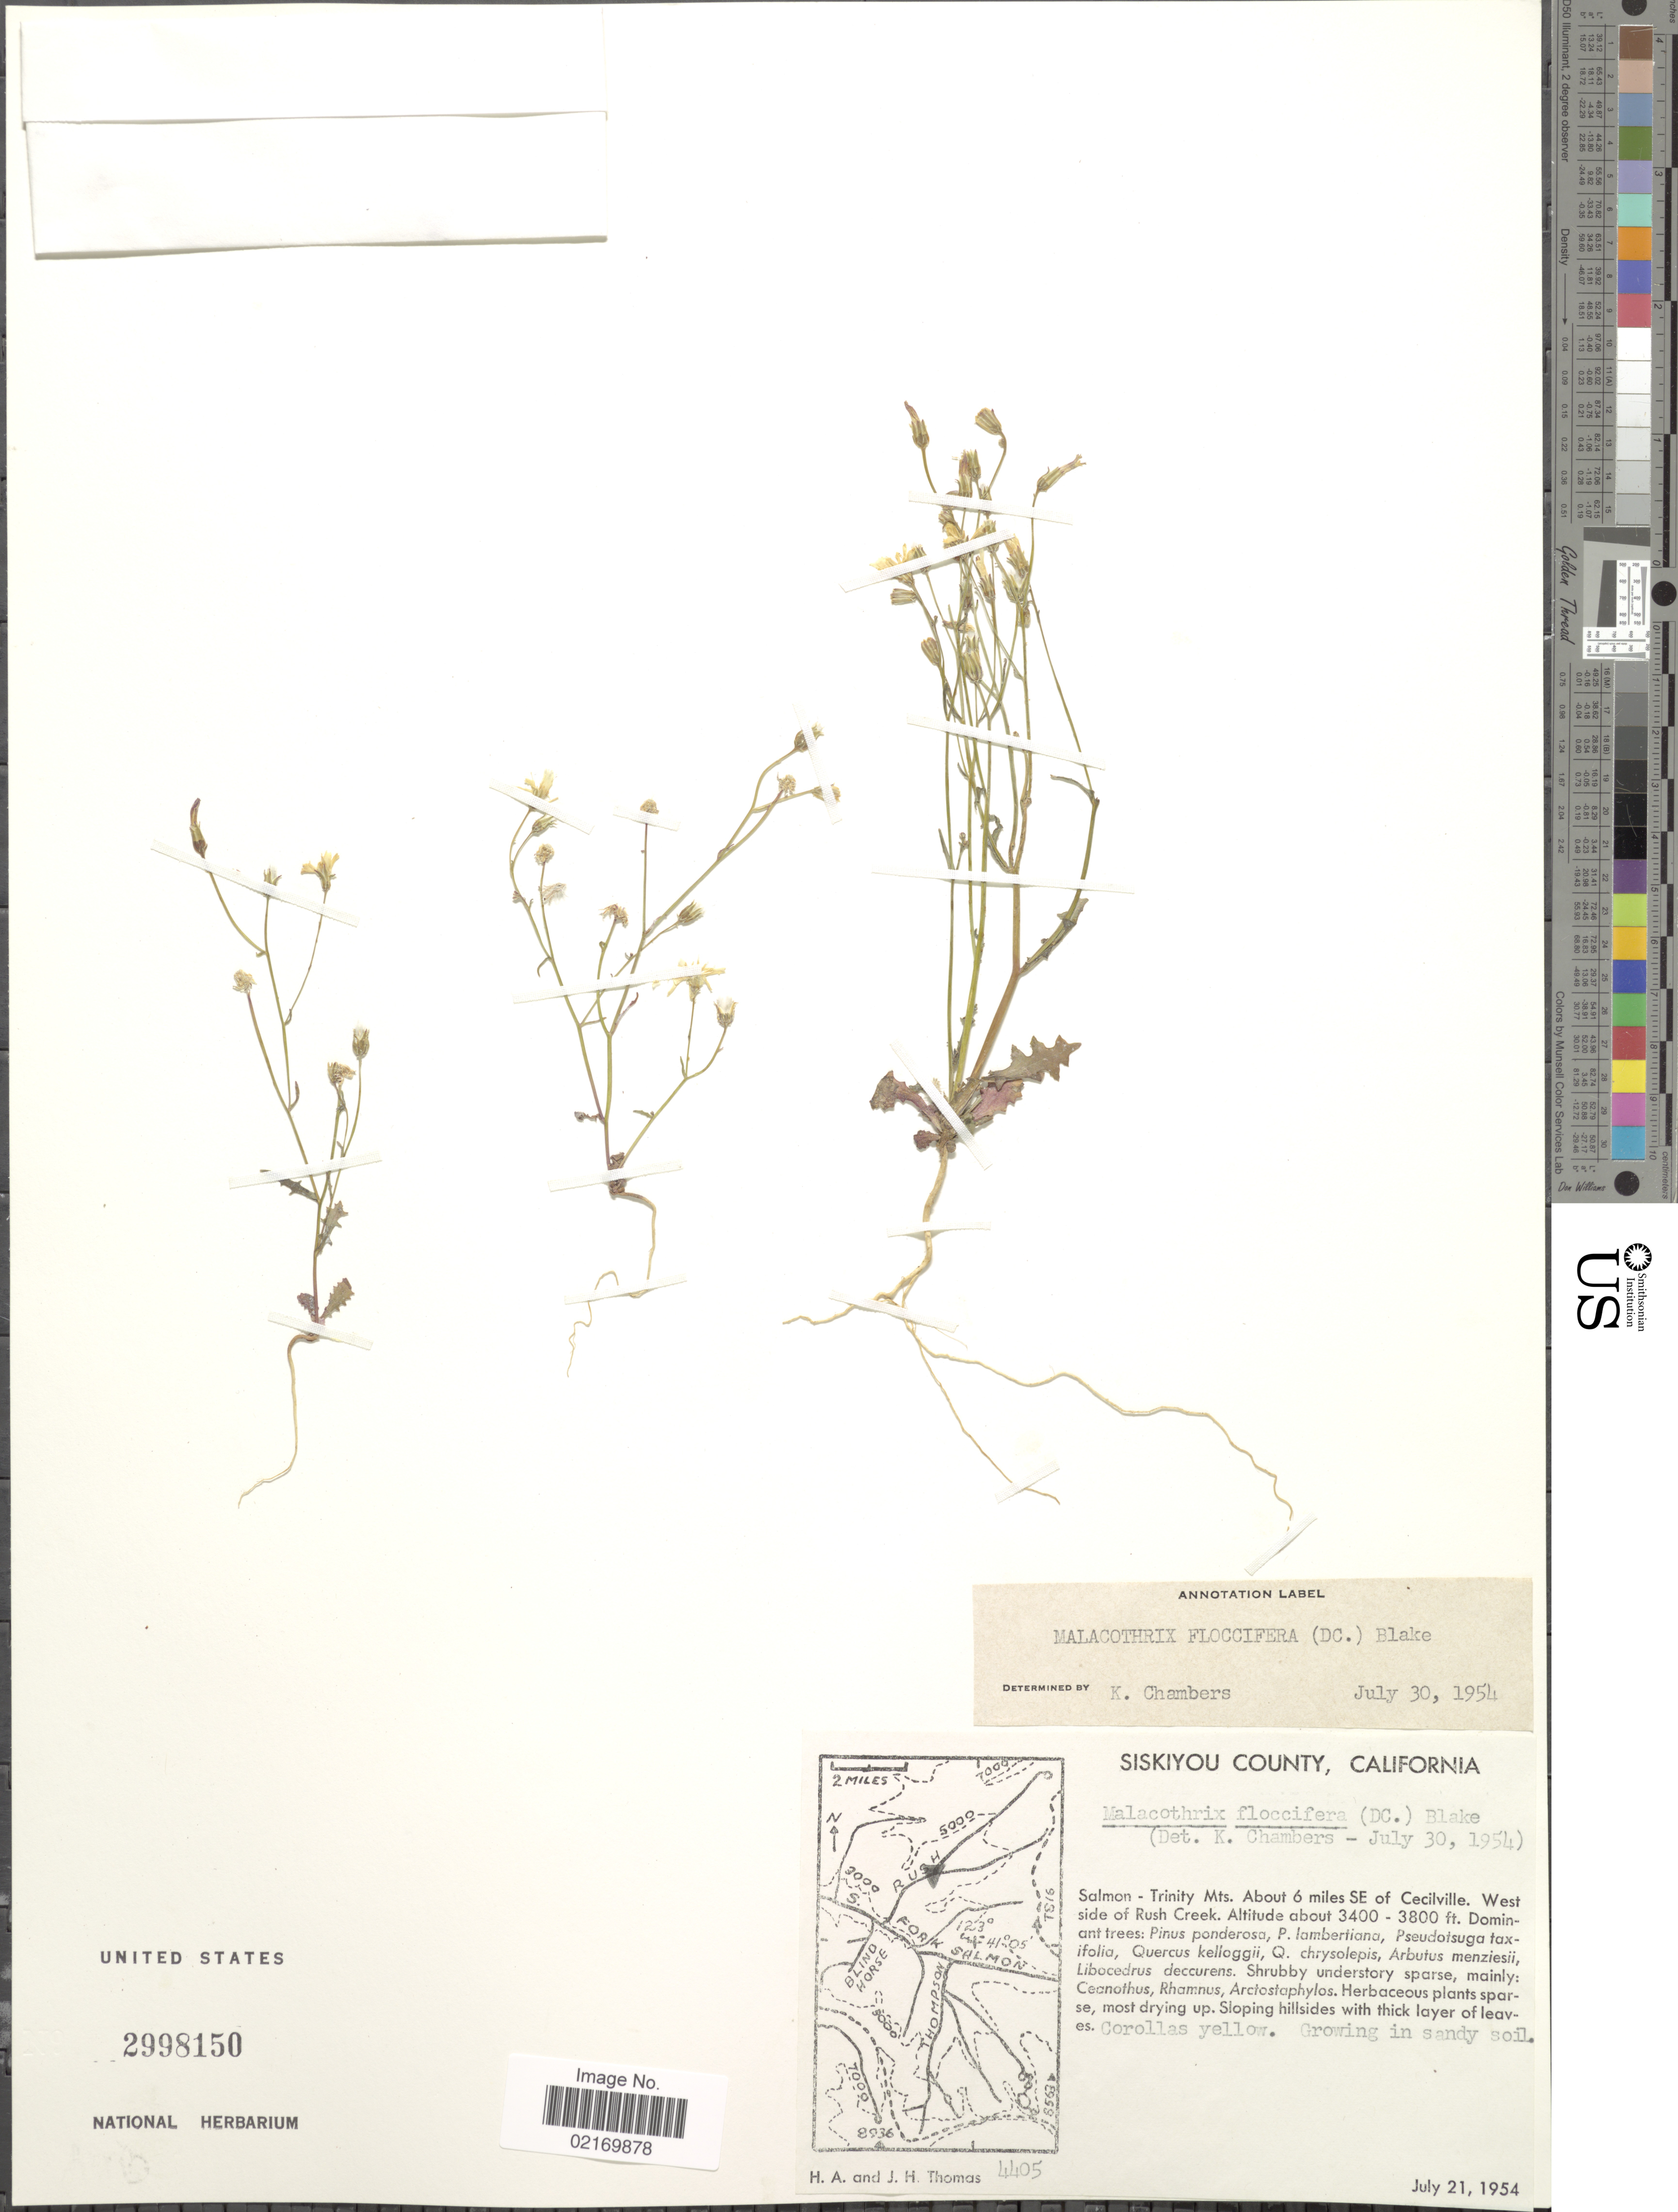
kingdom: Plantae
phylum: Tracheophyta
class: Magnoliopsida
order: Asterales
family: Asteraceae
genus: Malacothrix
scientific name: Malacothrix floccifera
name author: (DC.) S.F. Blake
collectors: H. Thomas & J. H. Thomas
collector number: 4405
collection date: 1954-07-21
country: United States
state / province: California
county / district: Siskiyou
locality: Siskiyou County, Salmon-Trinity Mts., about 6 miles SE of Cecilville, west side of Rush Creek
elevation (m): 1036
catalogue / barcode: US 2998150